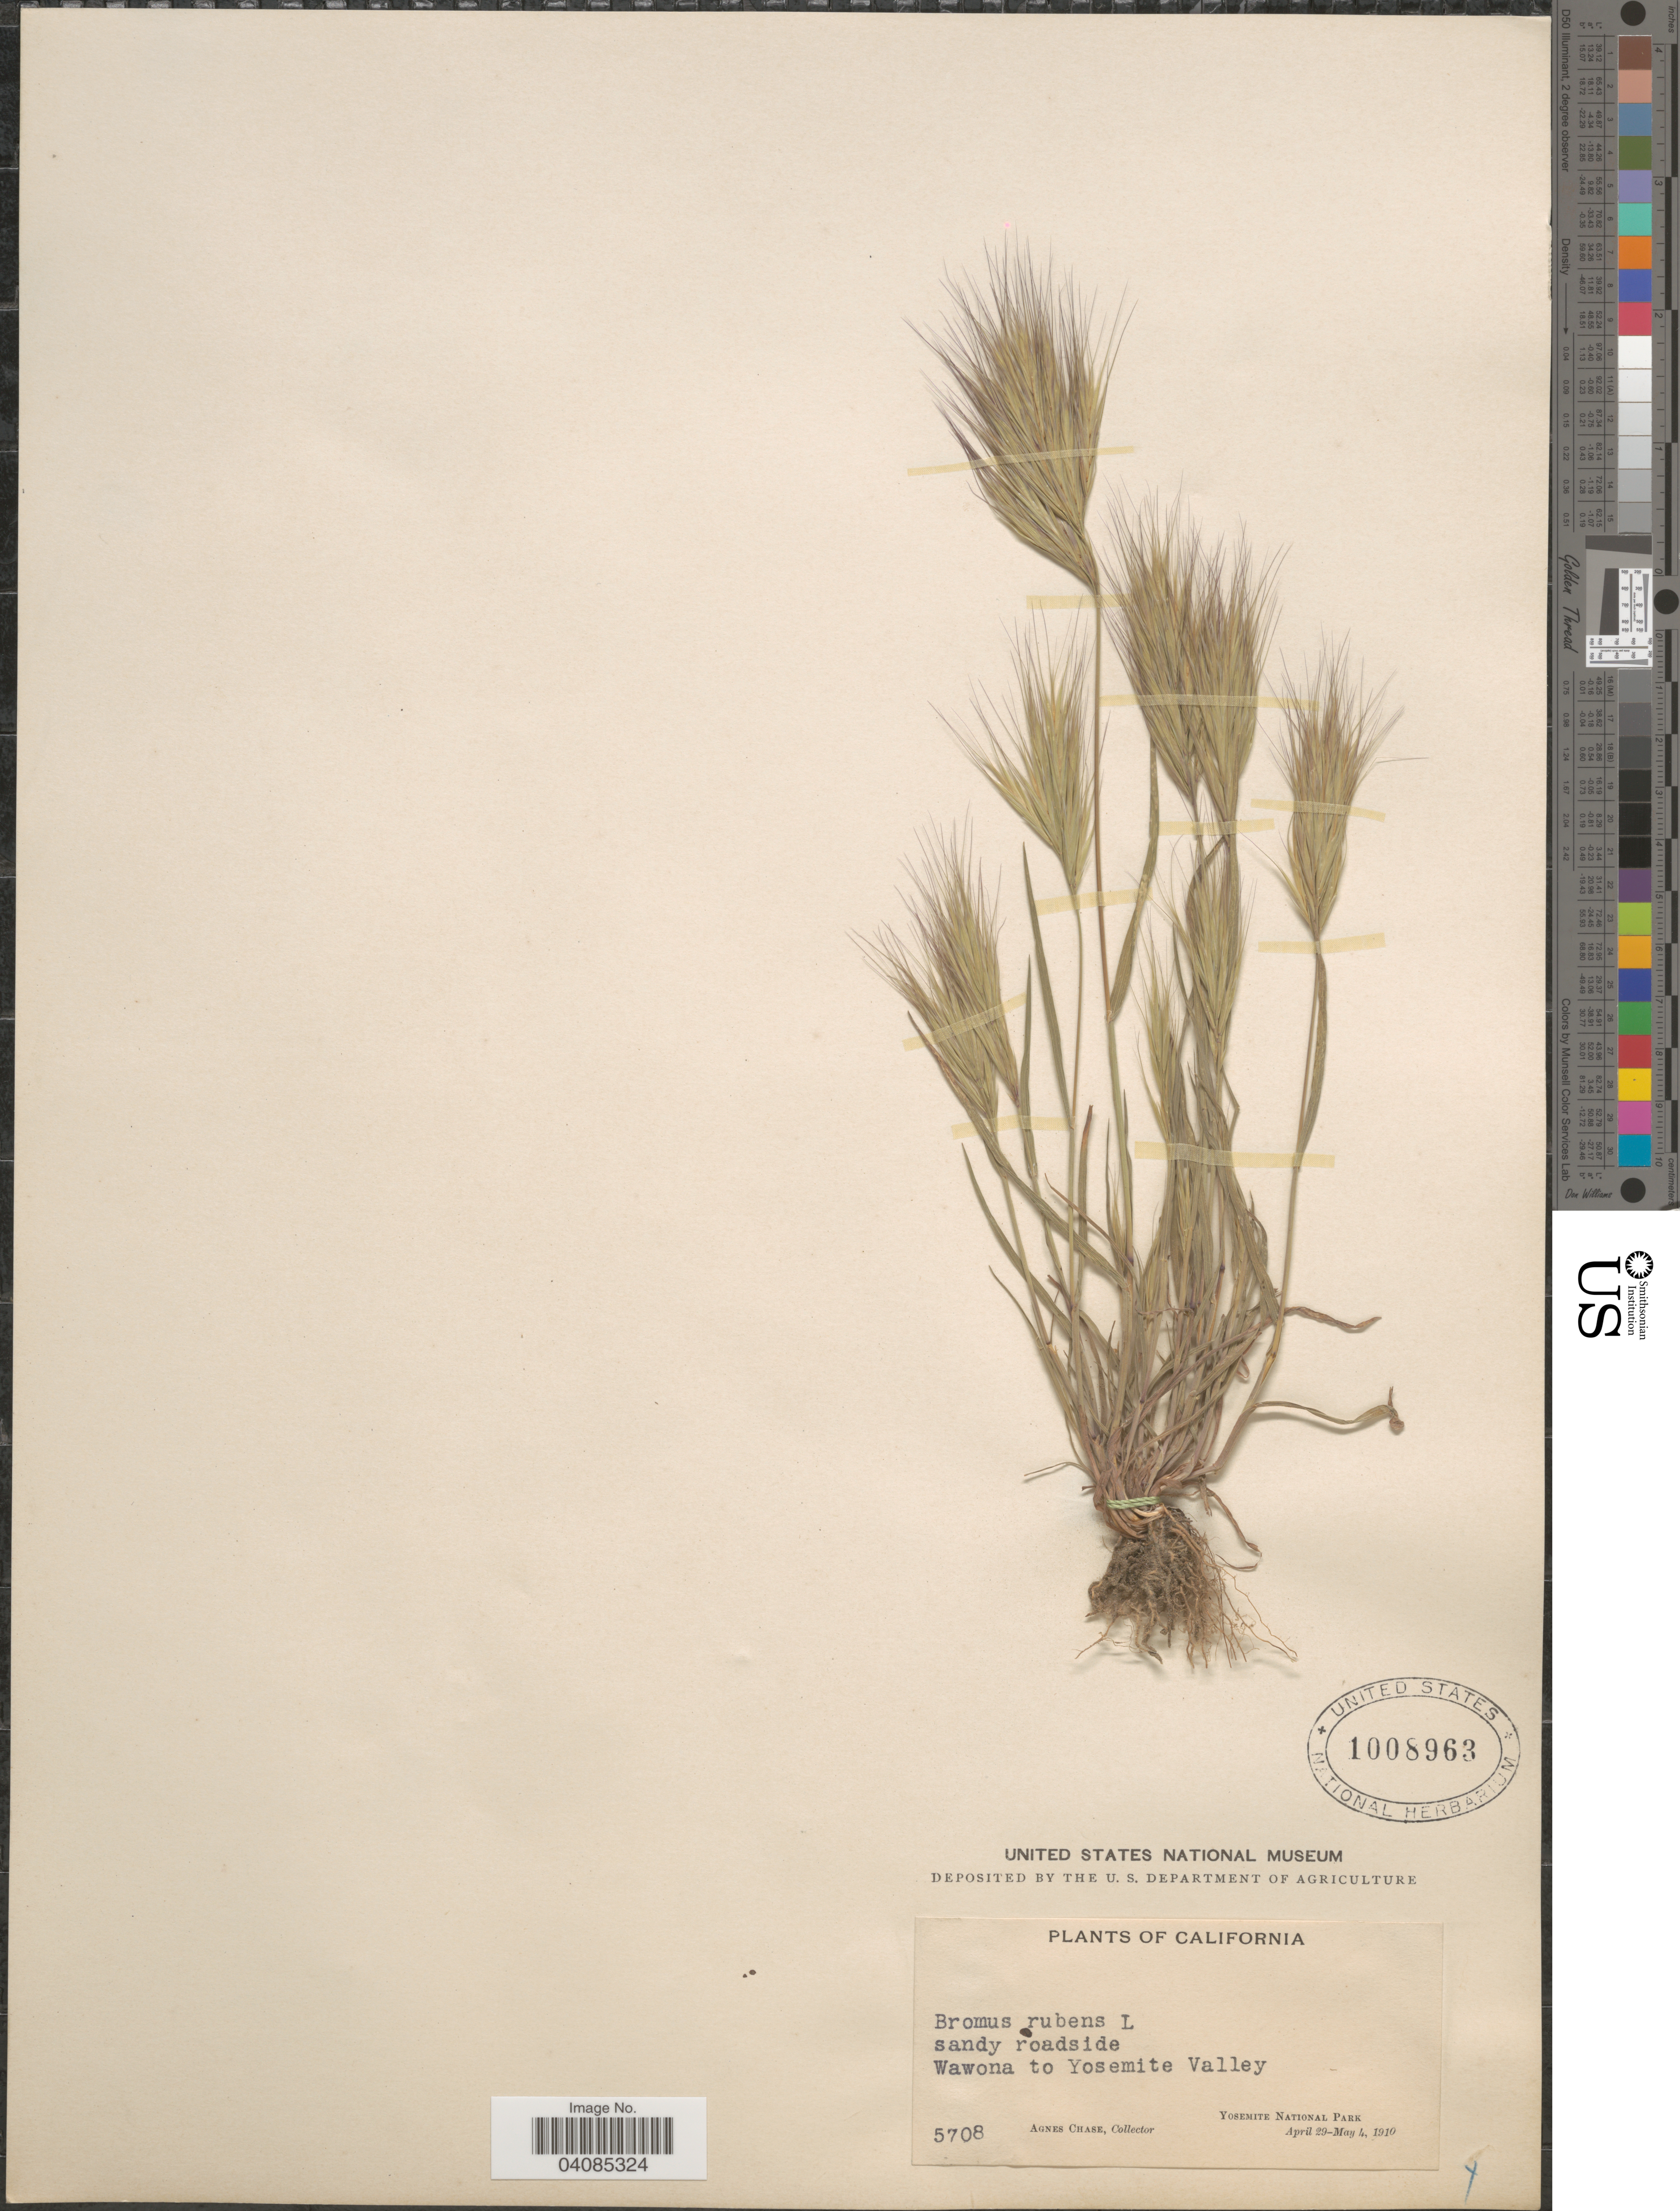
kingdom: Plantae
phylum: Tracheophyta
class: Liliopsida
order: Poales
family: Poaceae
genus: Bromus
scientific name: Bromus rubens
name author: L.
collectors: A. Chase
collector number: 5708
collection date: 1910-04-29/1910-05-04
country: United States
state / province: California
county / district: Mariposa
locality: Sandy roadside, Wawona to Yosemite Valley. Yosemite National Park.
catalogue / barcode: US 1008963